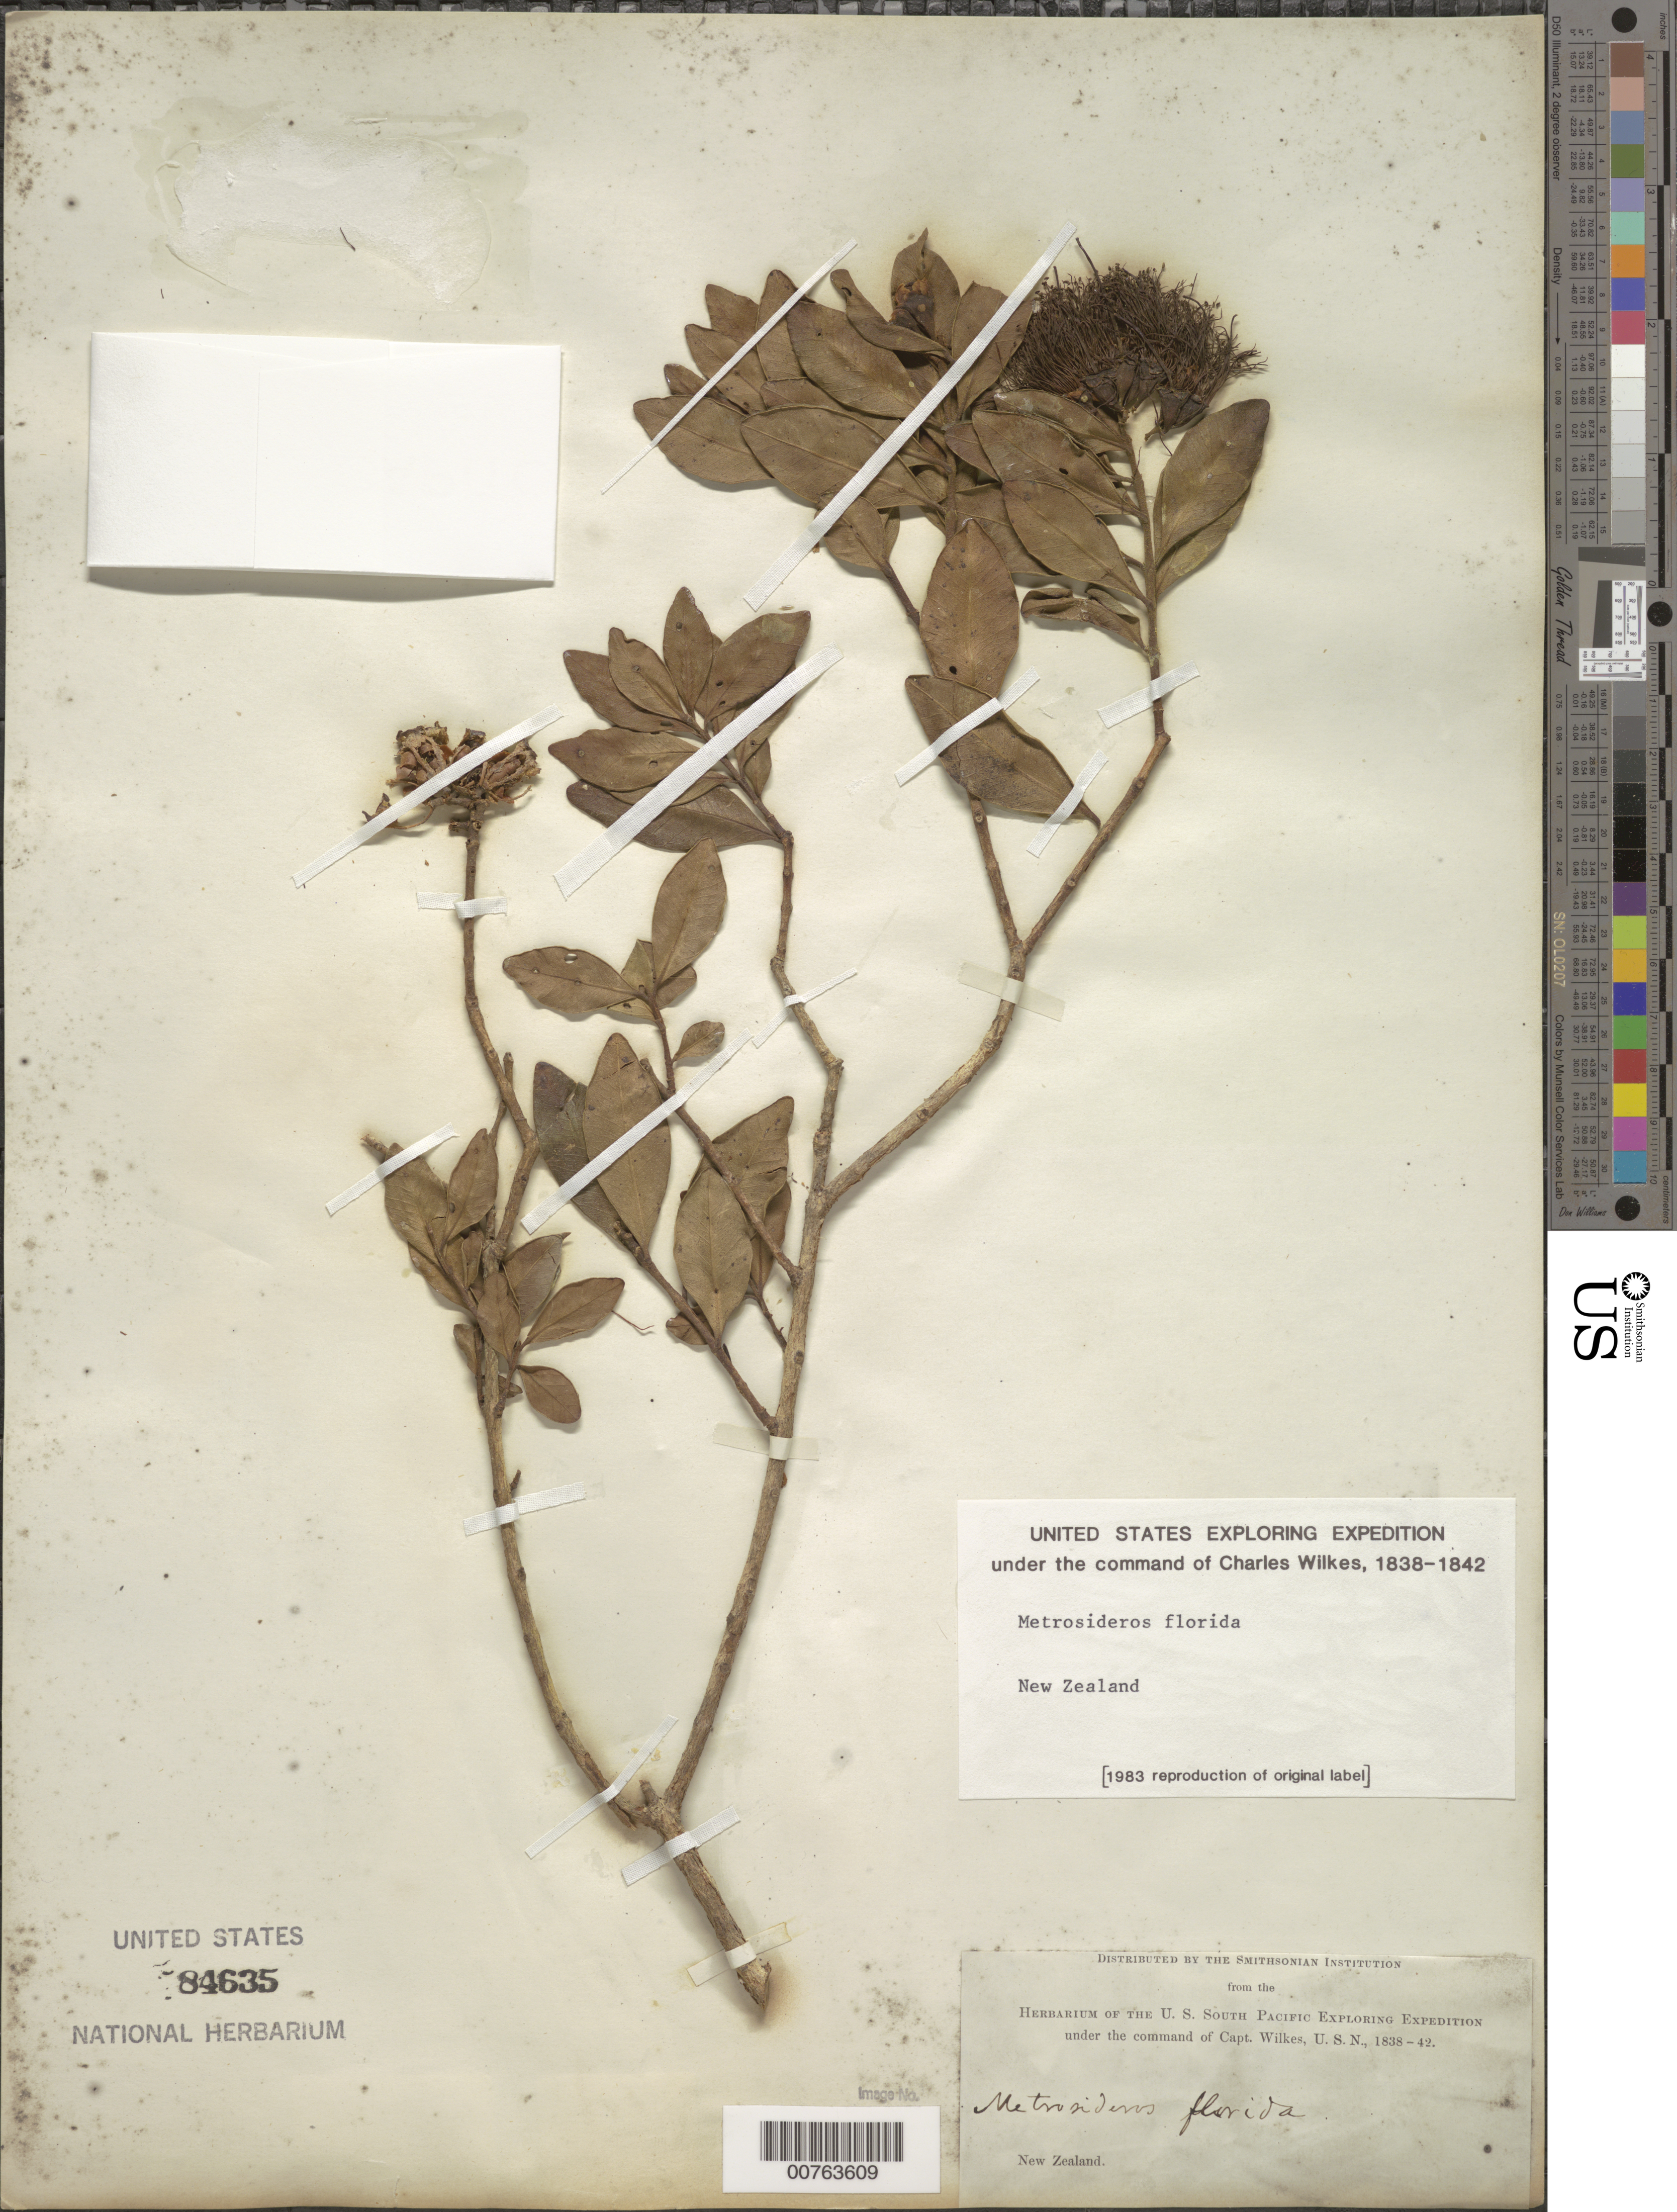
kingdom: Plantae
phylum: Tracheophyta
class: Magnoliopsida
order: Myrtales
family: Myrtaceae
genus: Metrosideros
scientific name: Metrosideros florida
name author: Sm.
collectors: Wilkes Explor. Exped.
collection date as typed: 1838 to -- --- 1842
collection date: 1838/1842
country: New Zealand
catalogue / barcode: US 84635